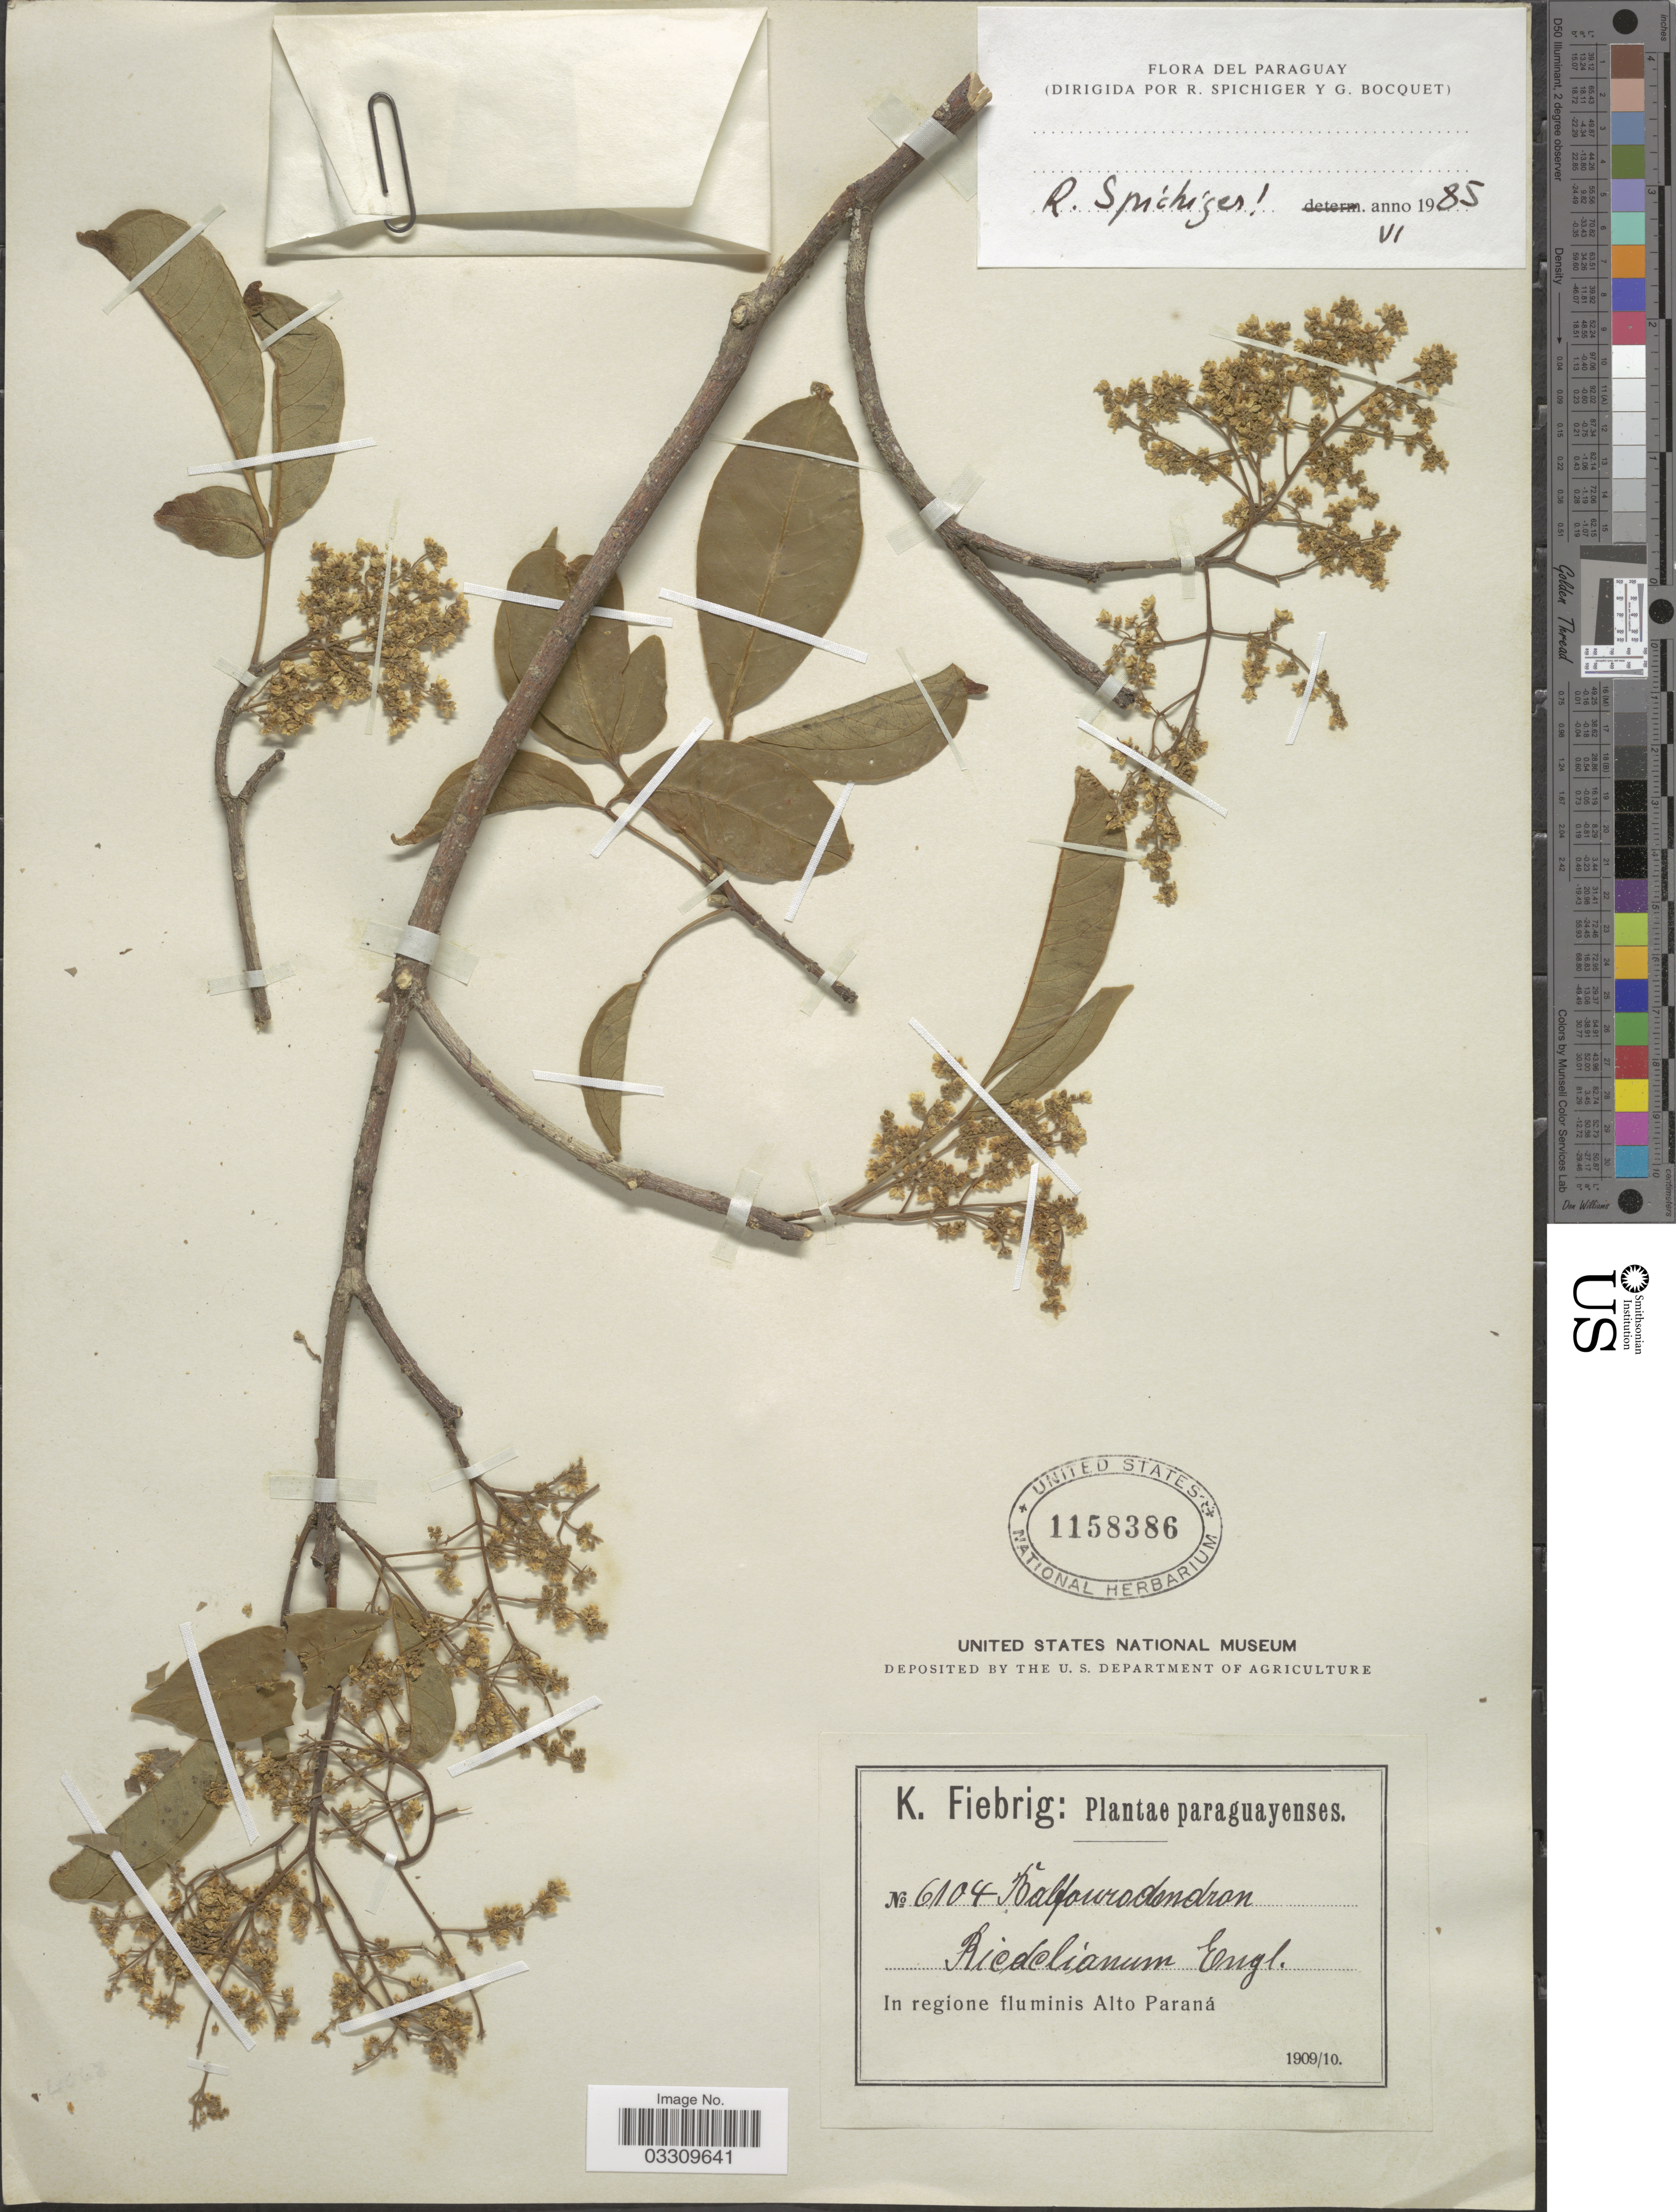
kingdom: Plantae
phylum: Tracheophyta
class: Magnoliopsida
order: Sapindales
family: Rutaceae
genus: Balfourodendron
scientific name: Balfourodendron riedelianum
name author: (Engl.) Engl.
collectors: K. Fiebrig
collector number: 6104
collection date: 1909/1910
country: Paraguay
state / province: Alto Parana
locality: Paraguayenses, In regione fluminis Alto Paraná.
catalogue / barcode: US 1158386